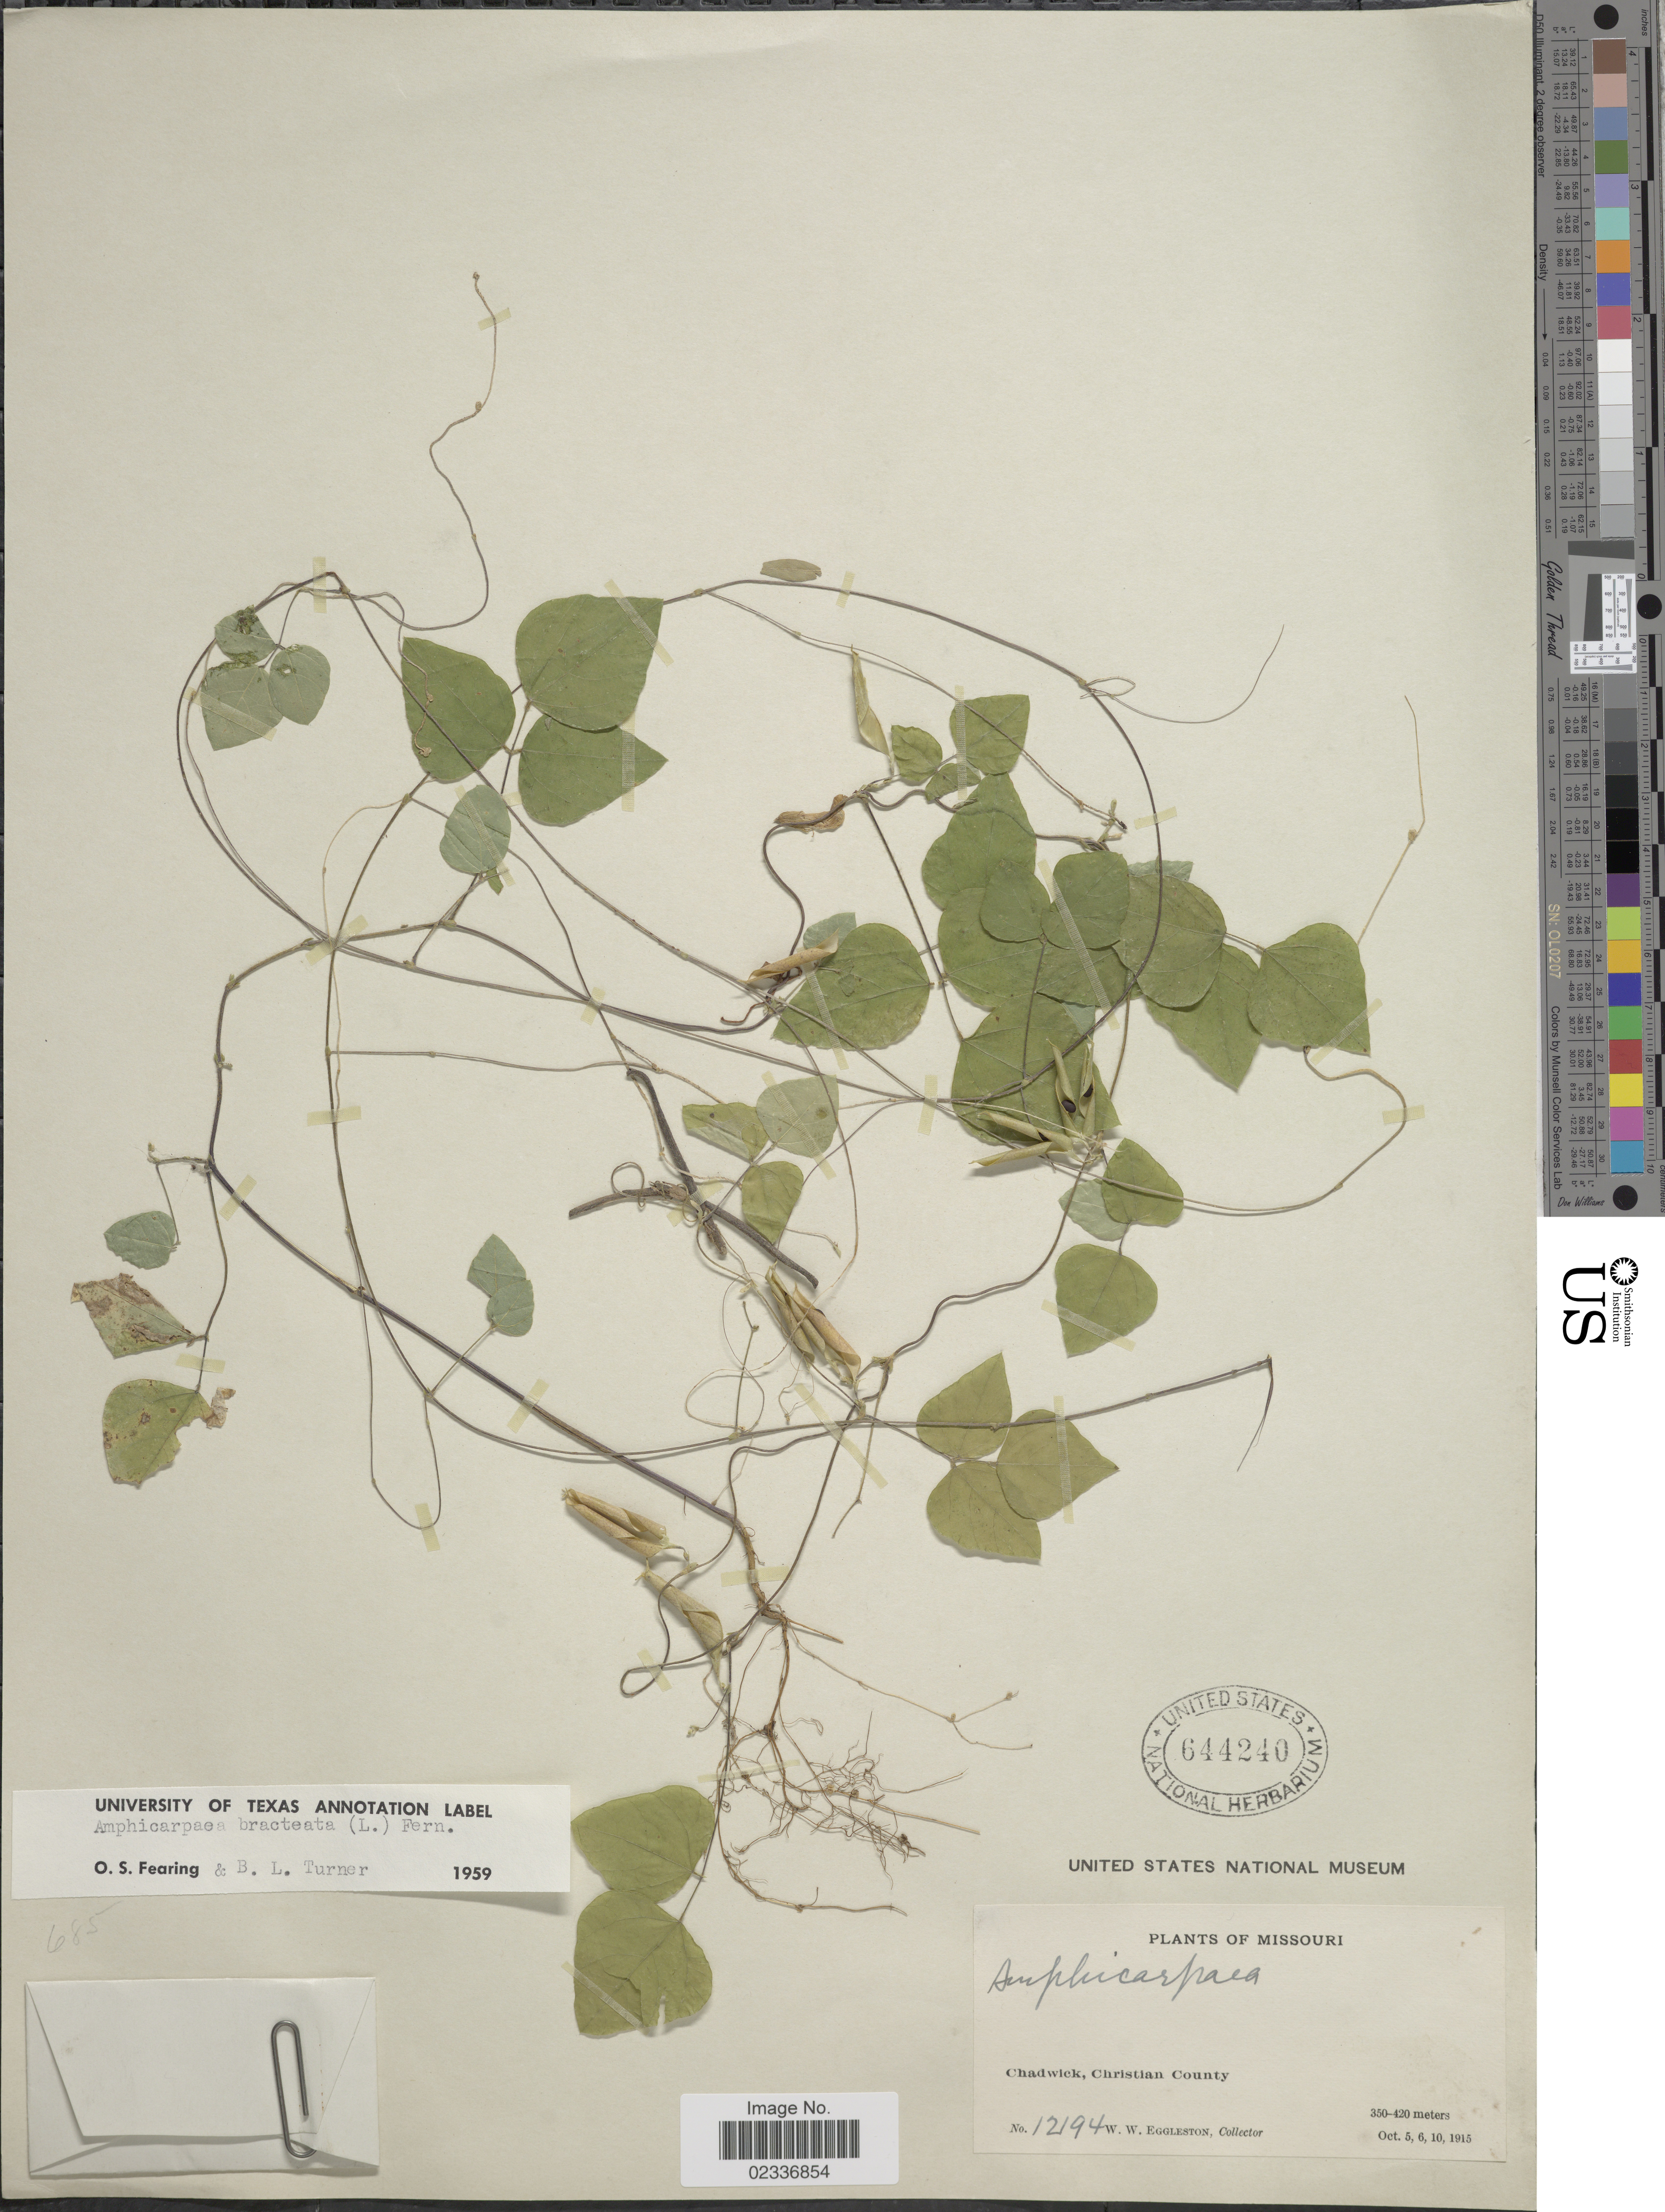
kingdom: Plantae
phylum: Tracheophyta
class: Magnoliopsida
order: Fabales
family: Fabaceae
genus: Amphicarpaea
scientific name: Amphicarpaea bracteata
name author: (L.) Fernald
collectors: W. W. Eggleston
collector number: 12194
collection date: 1915-10-05/1915-10-10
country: United States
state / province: Missouri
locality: Chadwick, Christian County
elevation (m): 350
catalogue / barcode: US 644240